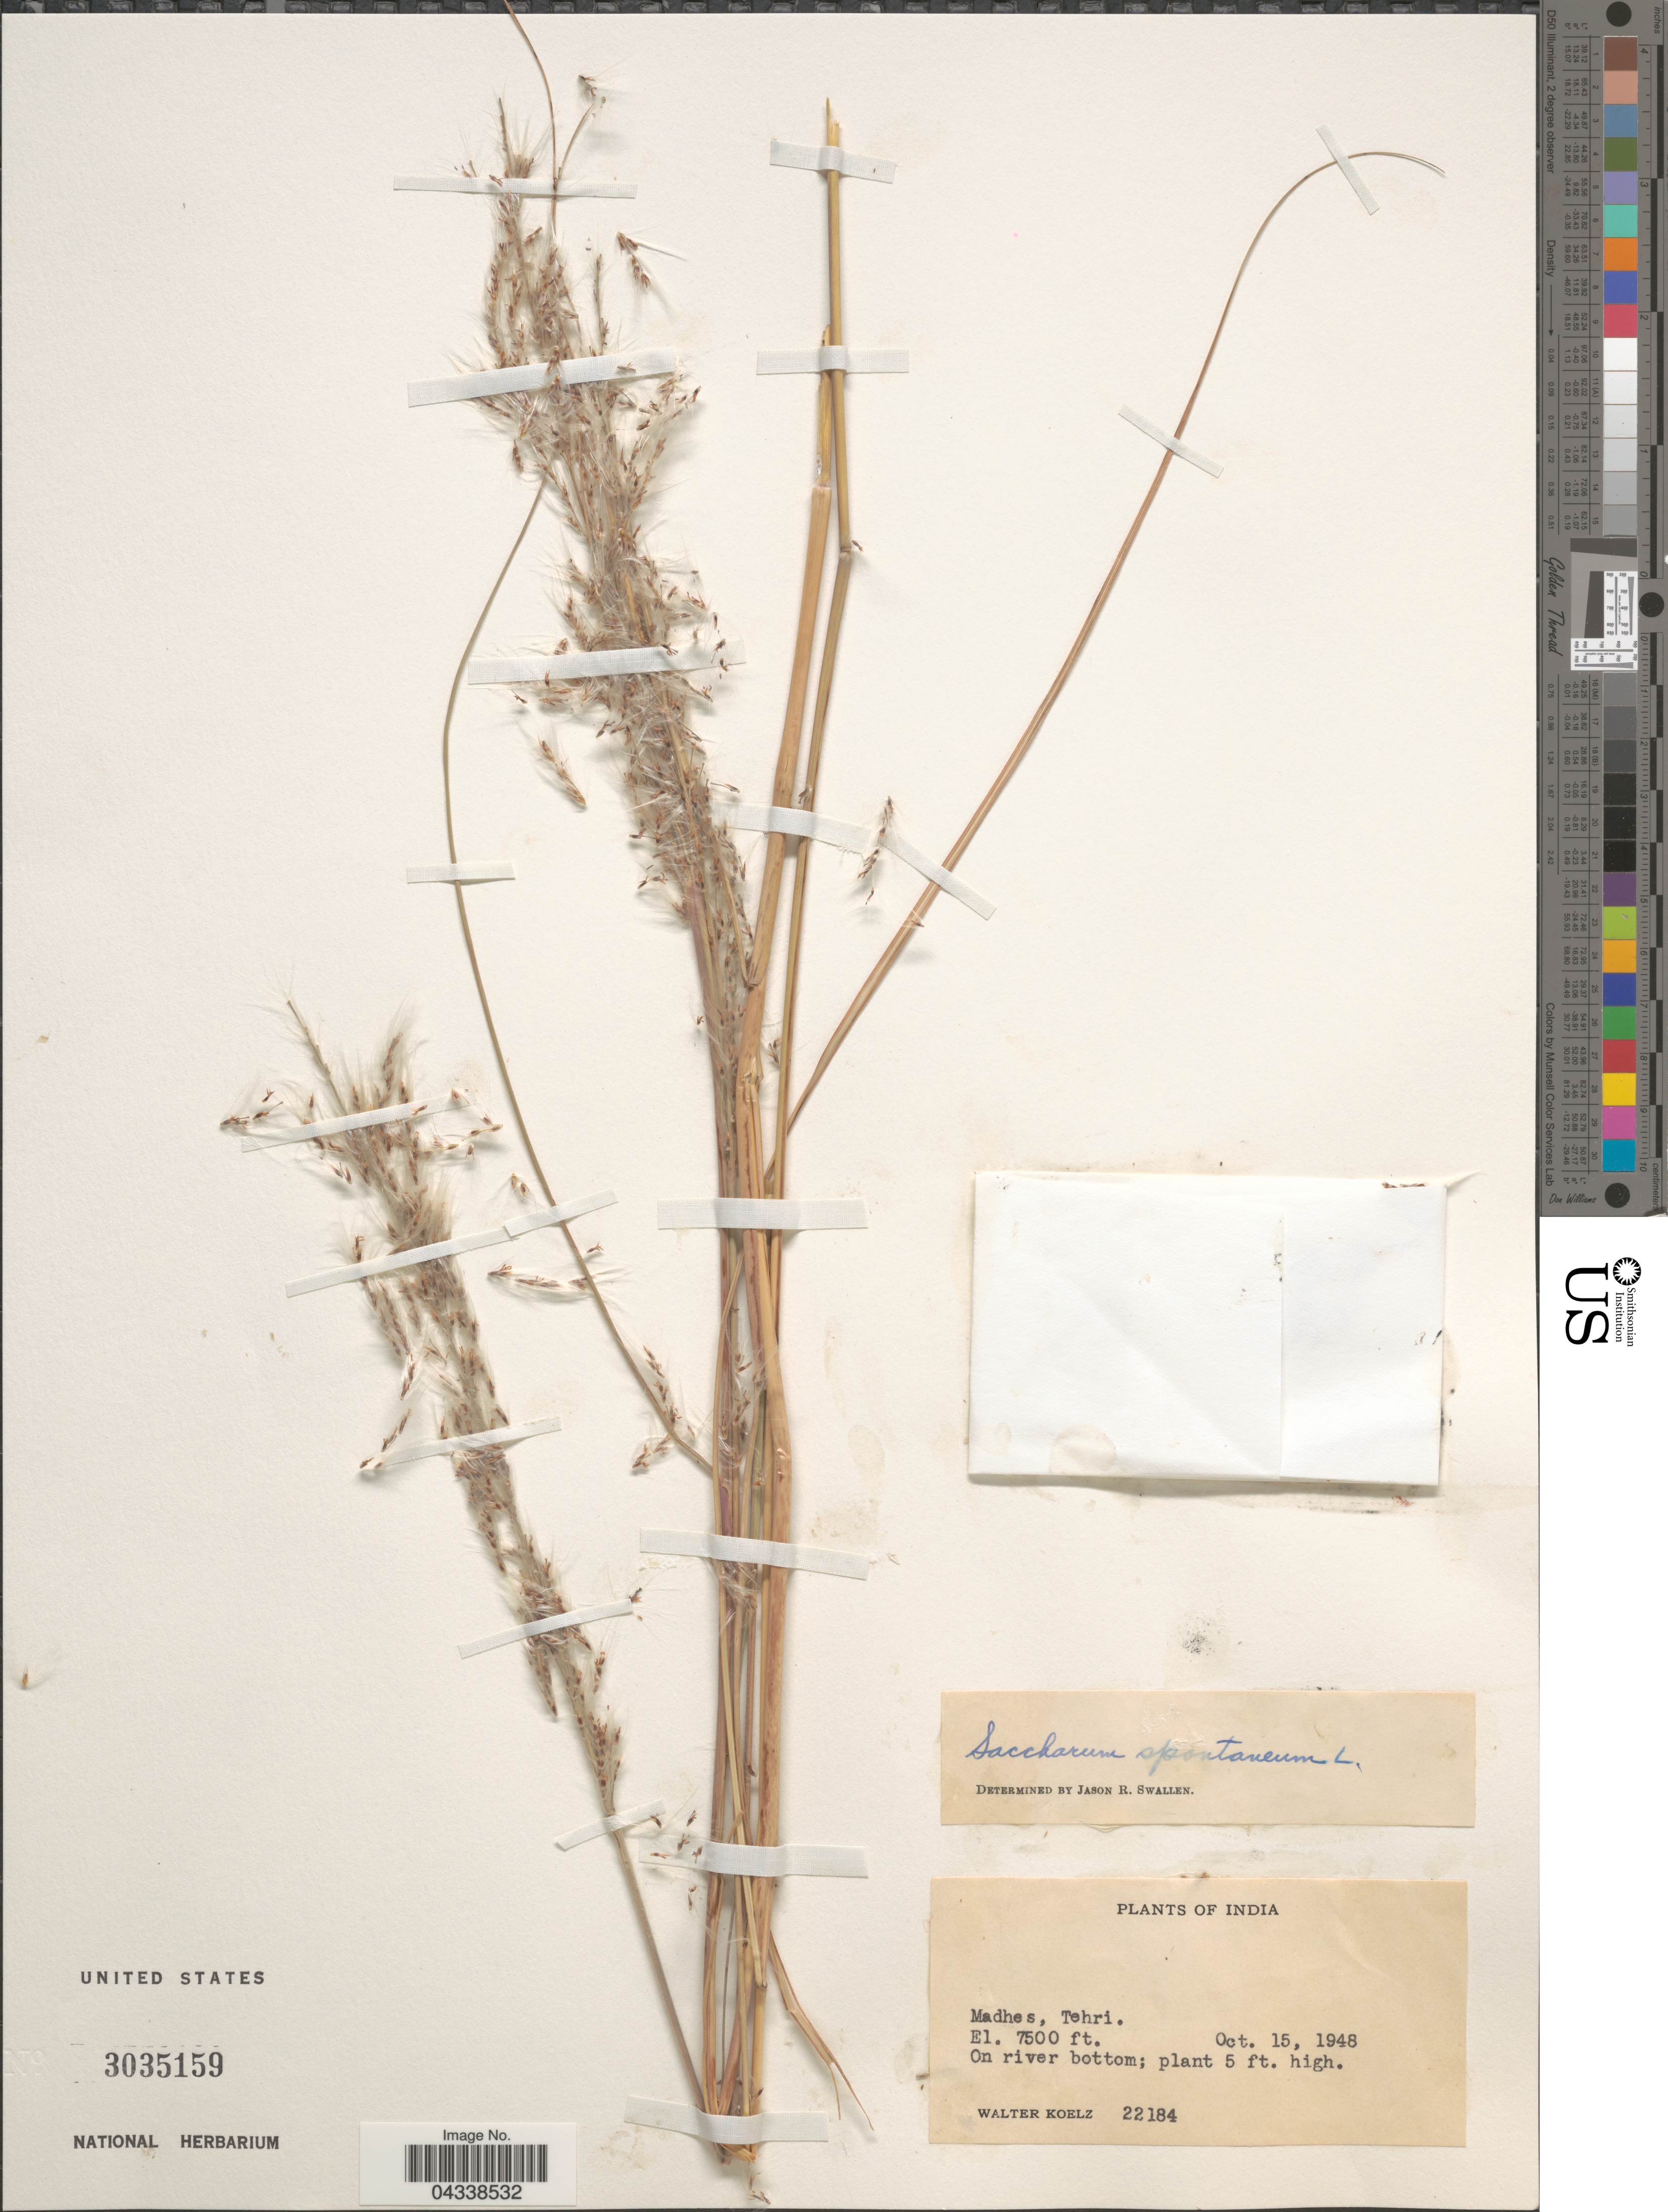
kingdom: Plantae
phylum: Tracheophyta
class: Liliopsida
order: Poales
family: Poaceae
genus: Saccharum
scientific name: Saccharum spontaneum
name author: L.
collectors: W. N. Koelz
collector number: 22184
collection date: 1948-10-15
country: India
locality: Madhes, Tehri.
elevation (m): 2286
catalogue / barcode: US 3035159